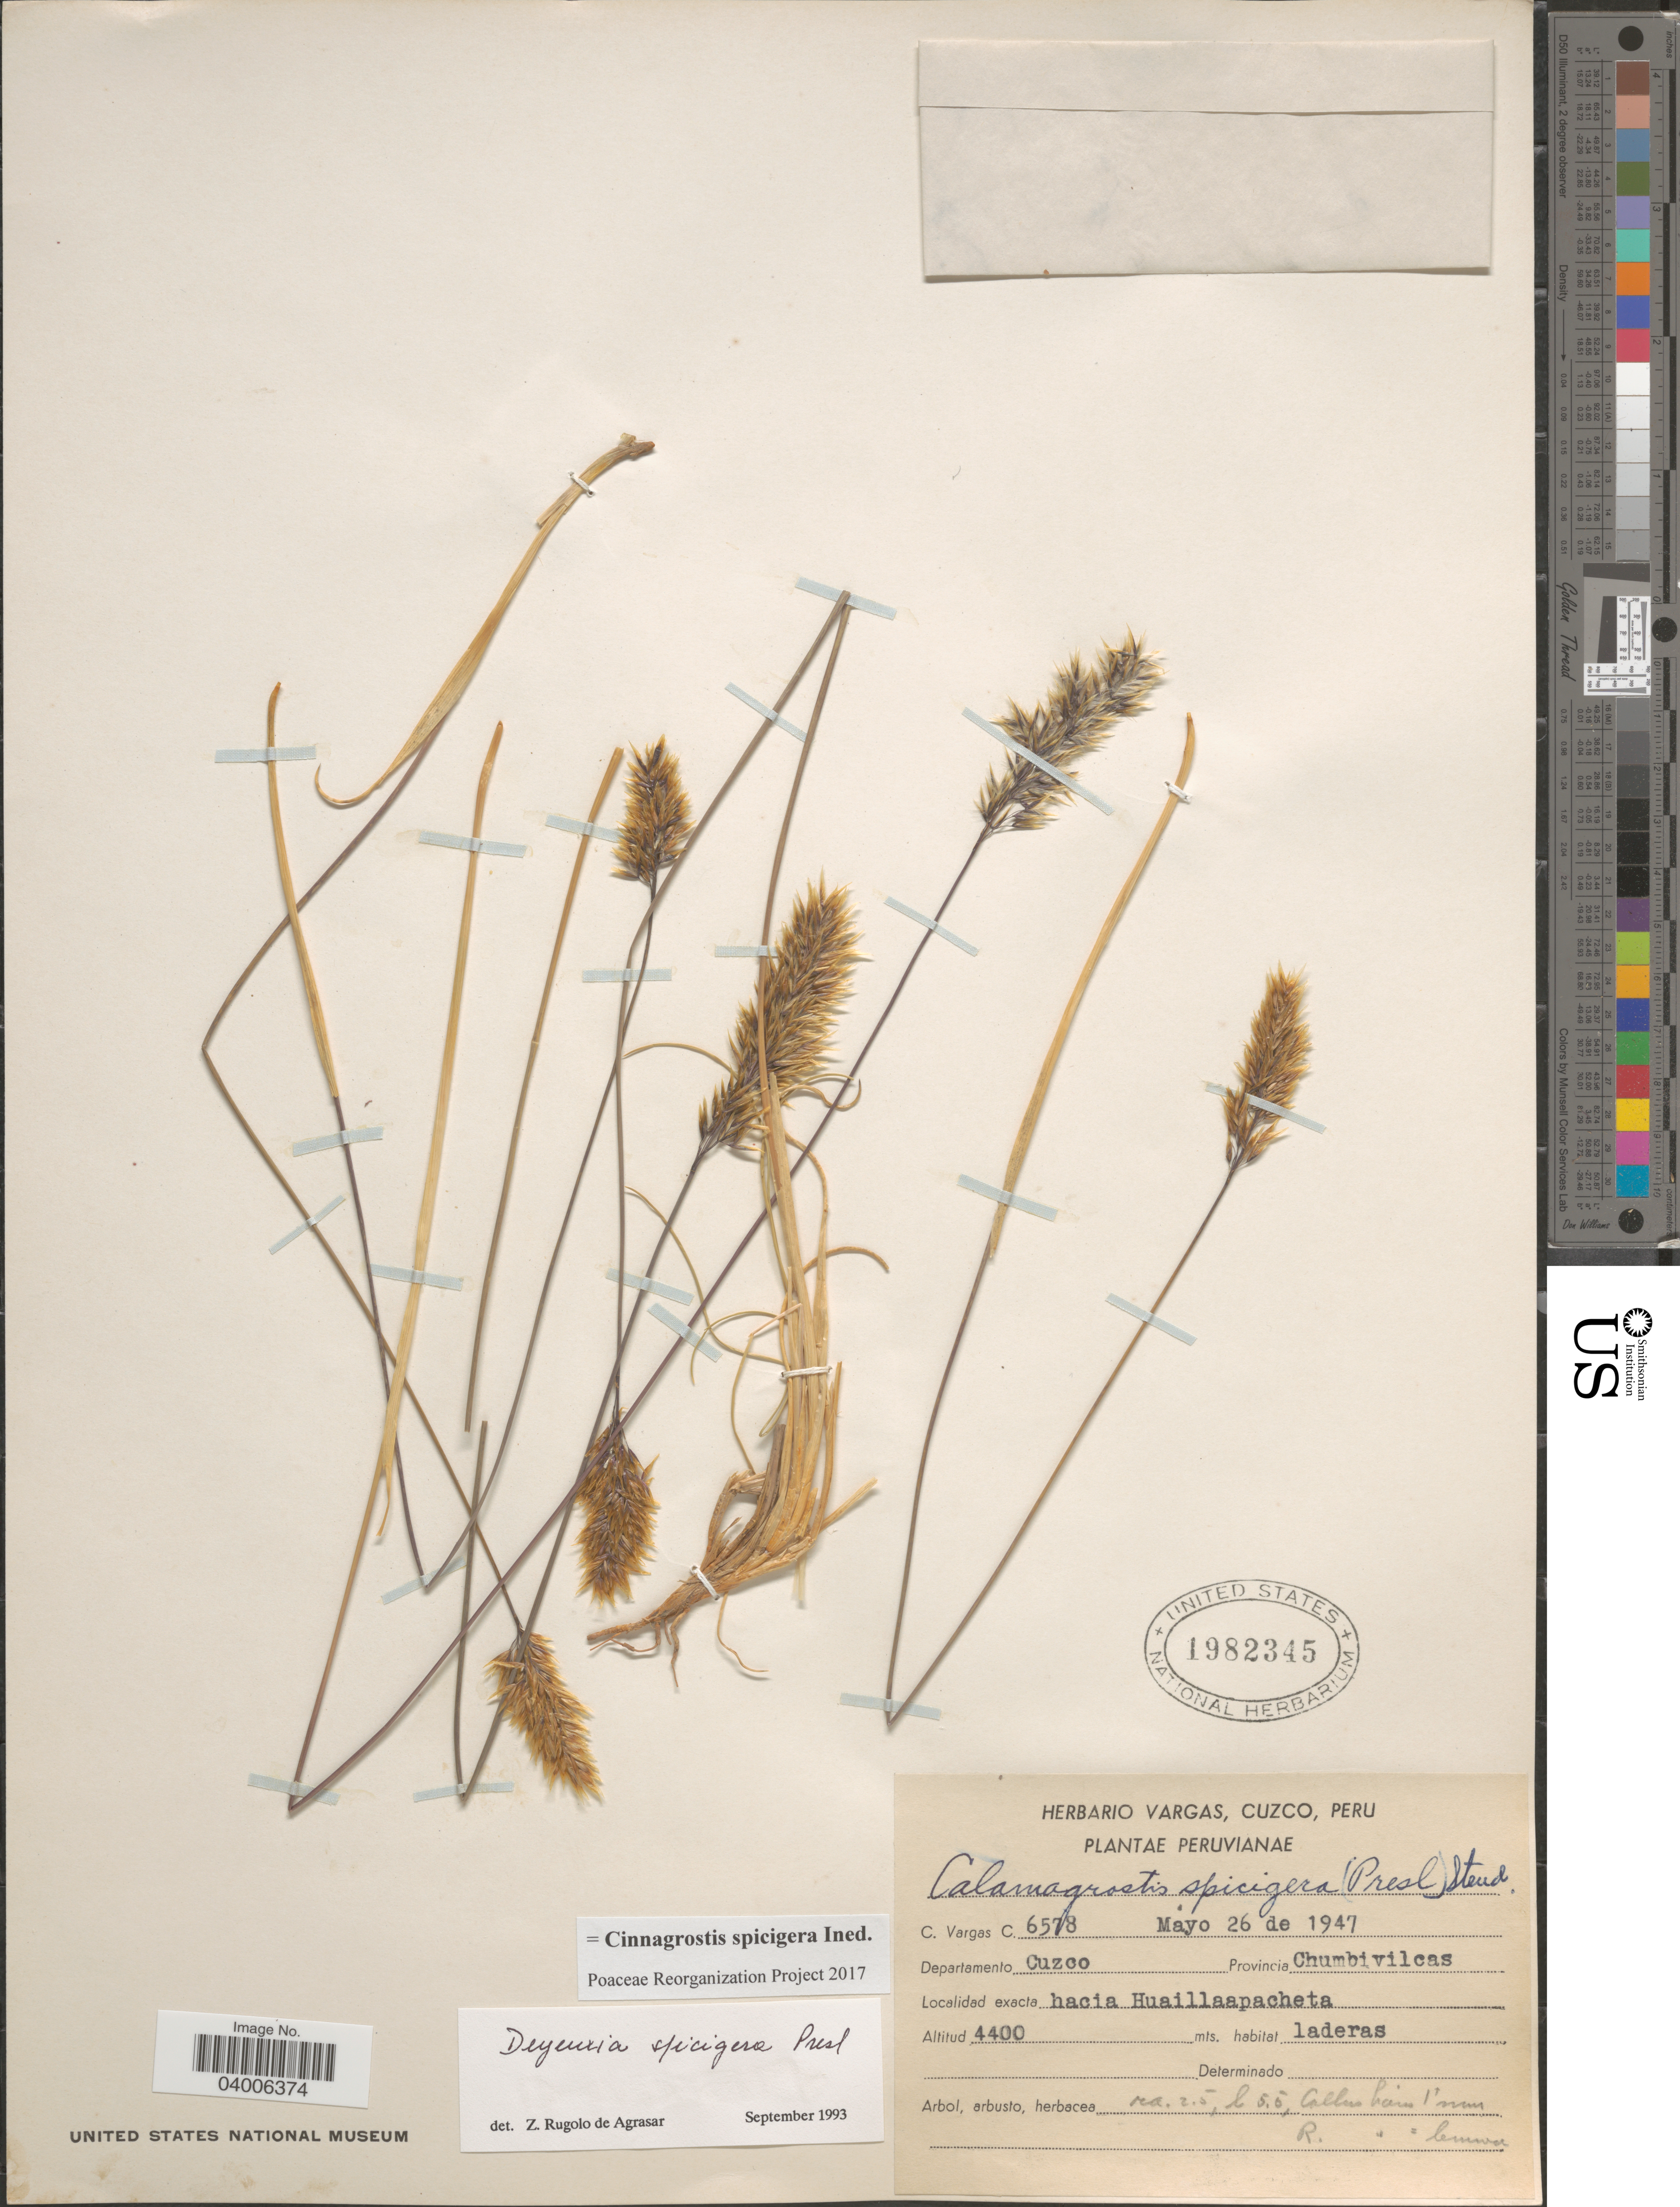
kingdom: Plantae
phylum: Tracheophyta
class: Liliopsida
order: Poales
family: Poaceae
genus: Cinnagrostis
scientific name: Cinnagrostis spicigera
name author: (J. Presl) P.M. Peterson et al.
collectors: C. Vargas Calderón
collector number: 6578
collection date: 1947-05-26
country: Peru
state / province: Cusco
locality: Departamento Cuzco. Provincia Chumbivilcas. Hacia Huaillaapacheta.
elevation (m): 4400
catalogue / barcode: US 1982345